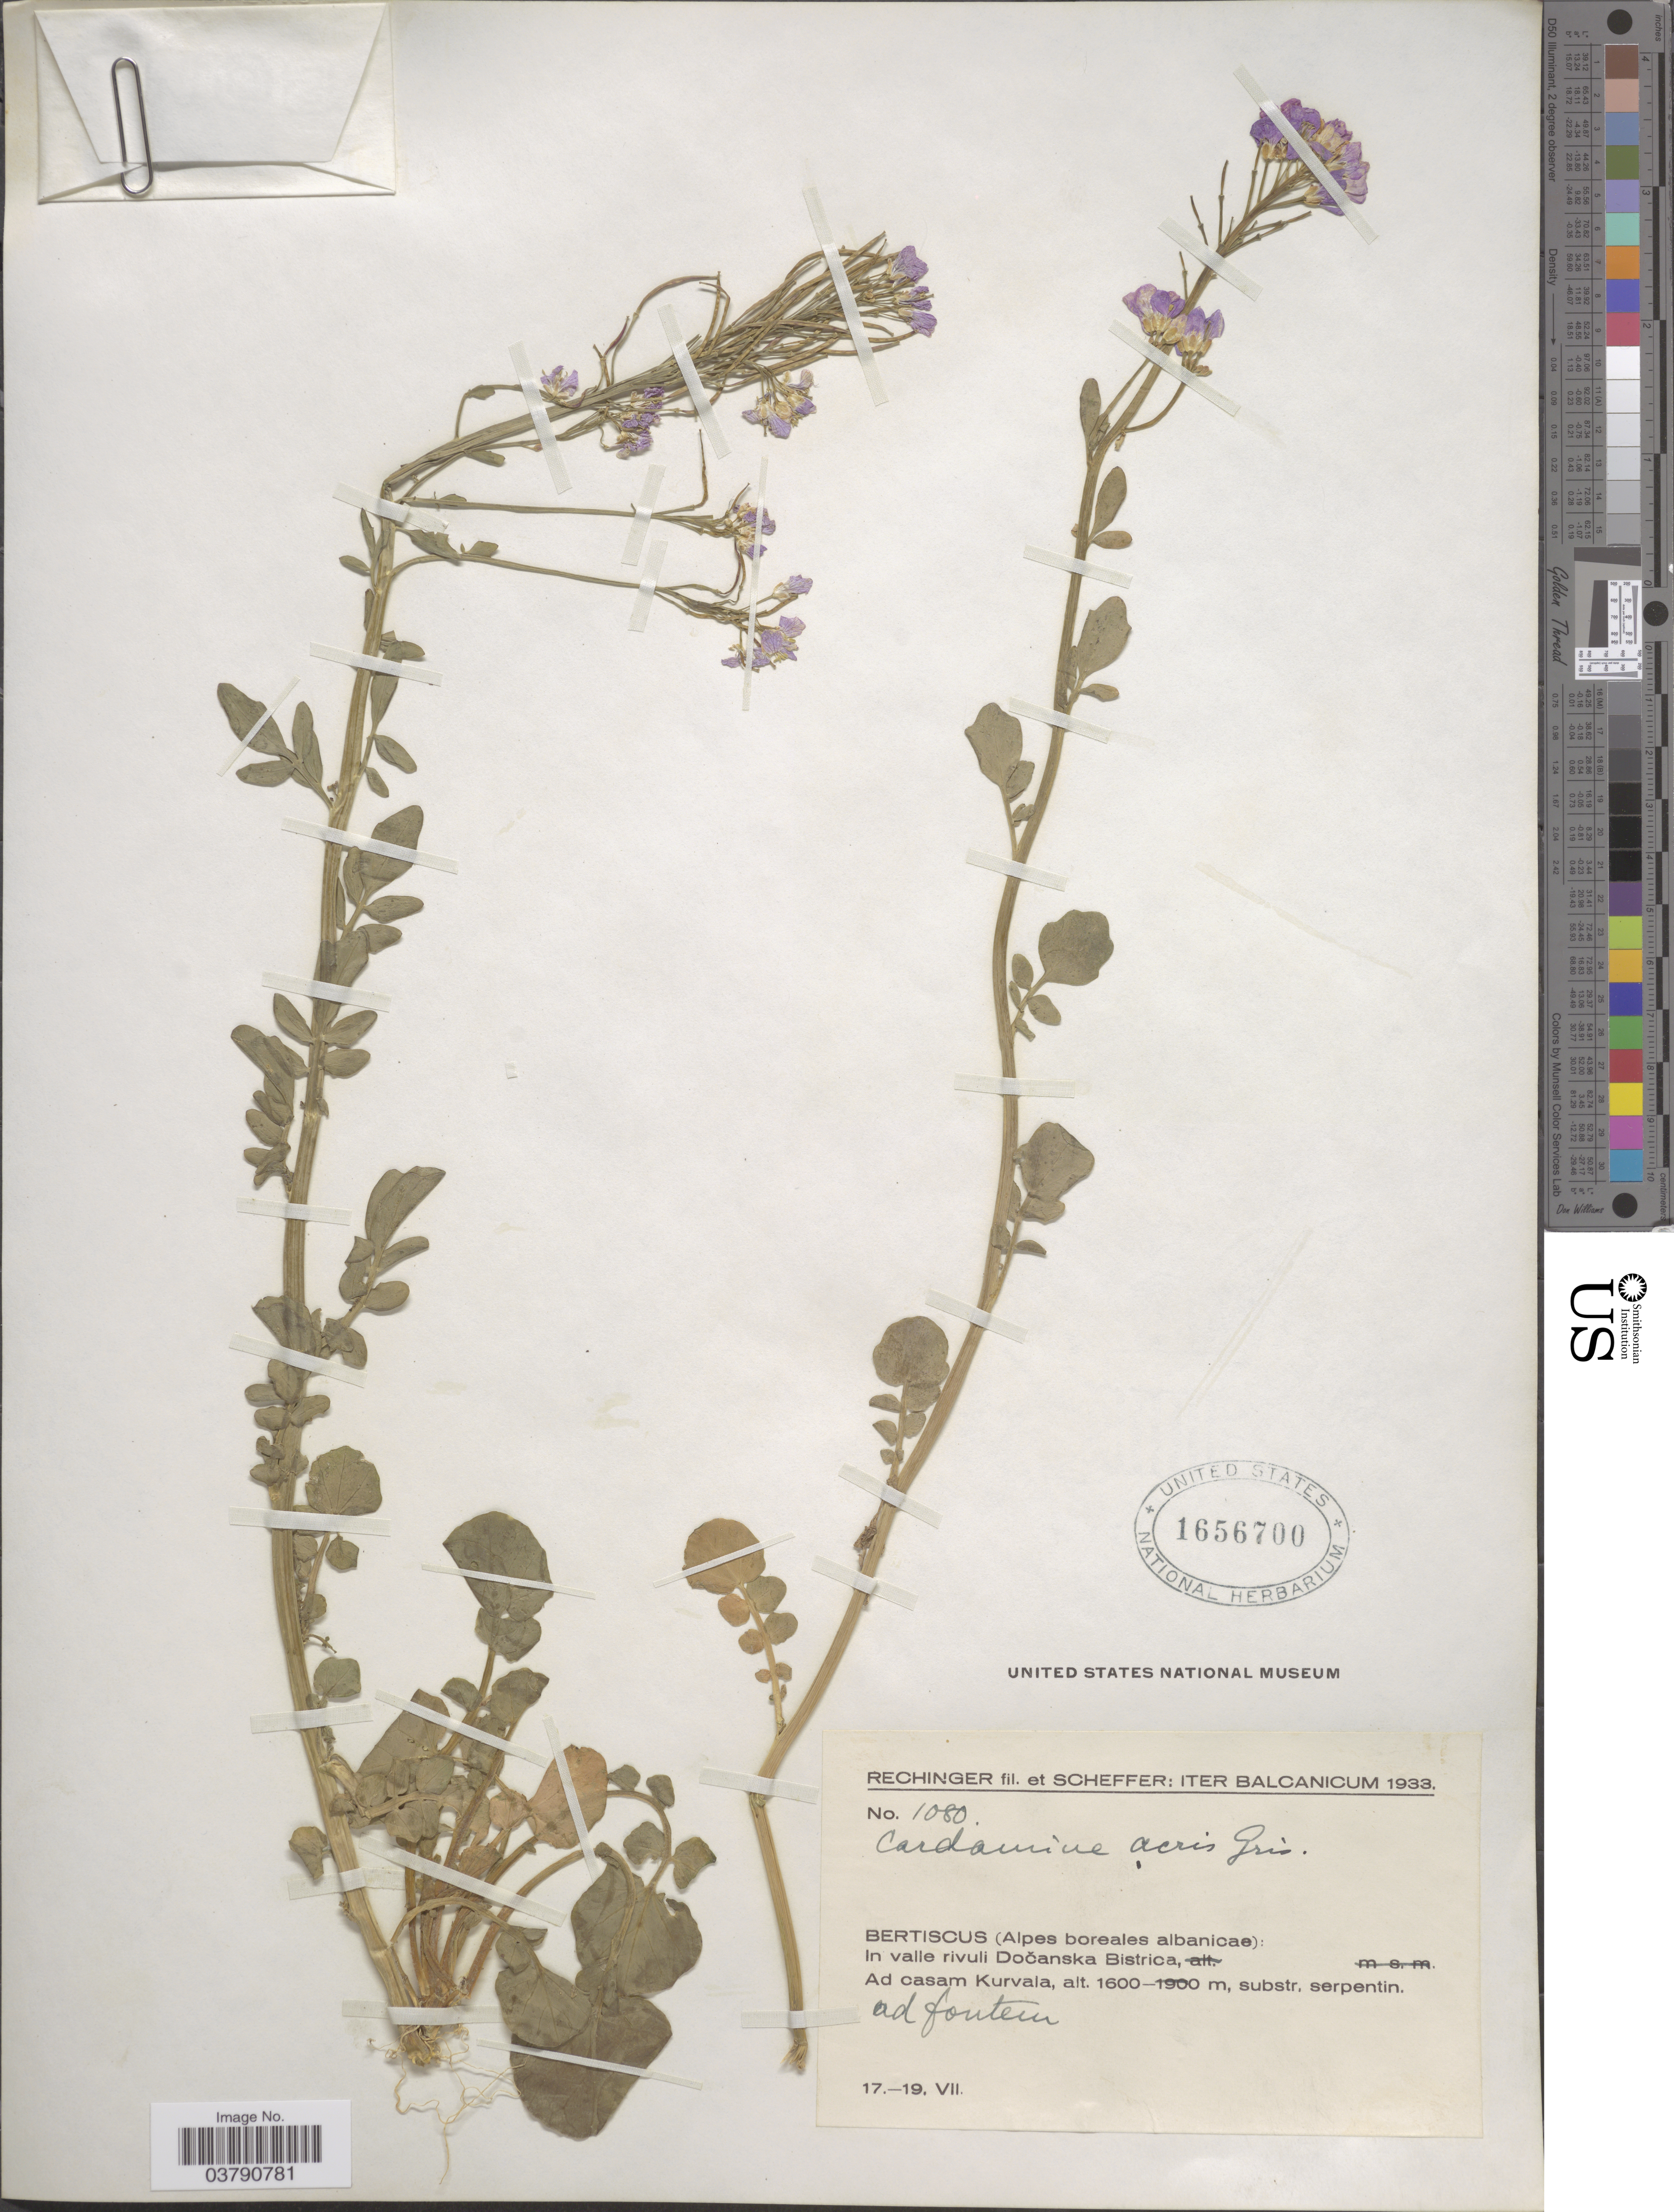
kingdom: Plantae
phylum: Tracheophyta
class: Magnoliopsida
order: Brassicales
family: Brassicaceae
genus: Cardamine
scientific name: Cardamine acris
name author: Griseb.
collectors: -- Rechinger & Scheffer, --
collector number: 1080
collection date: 1933-07-17/1933-07-19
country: Kosovo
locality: Balcanicum. Bertiscus (Alpes boreales albanicae): In valle rivuli Dočanska Bistrica, Ad casam Kurvala.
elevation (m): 1600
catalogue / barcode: US 1656700